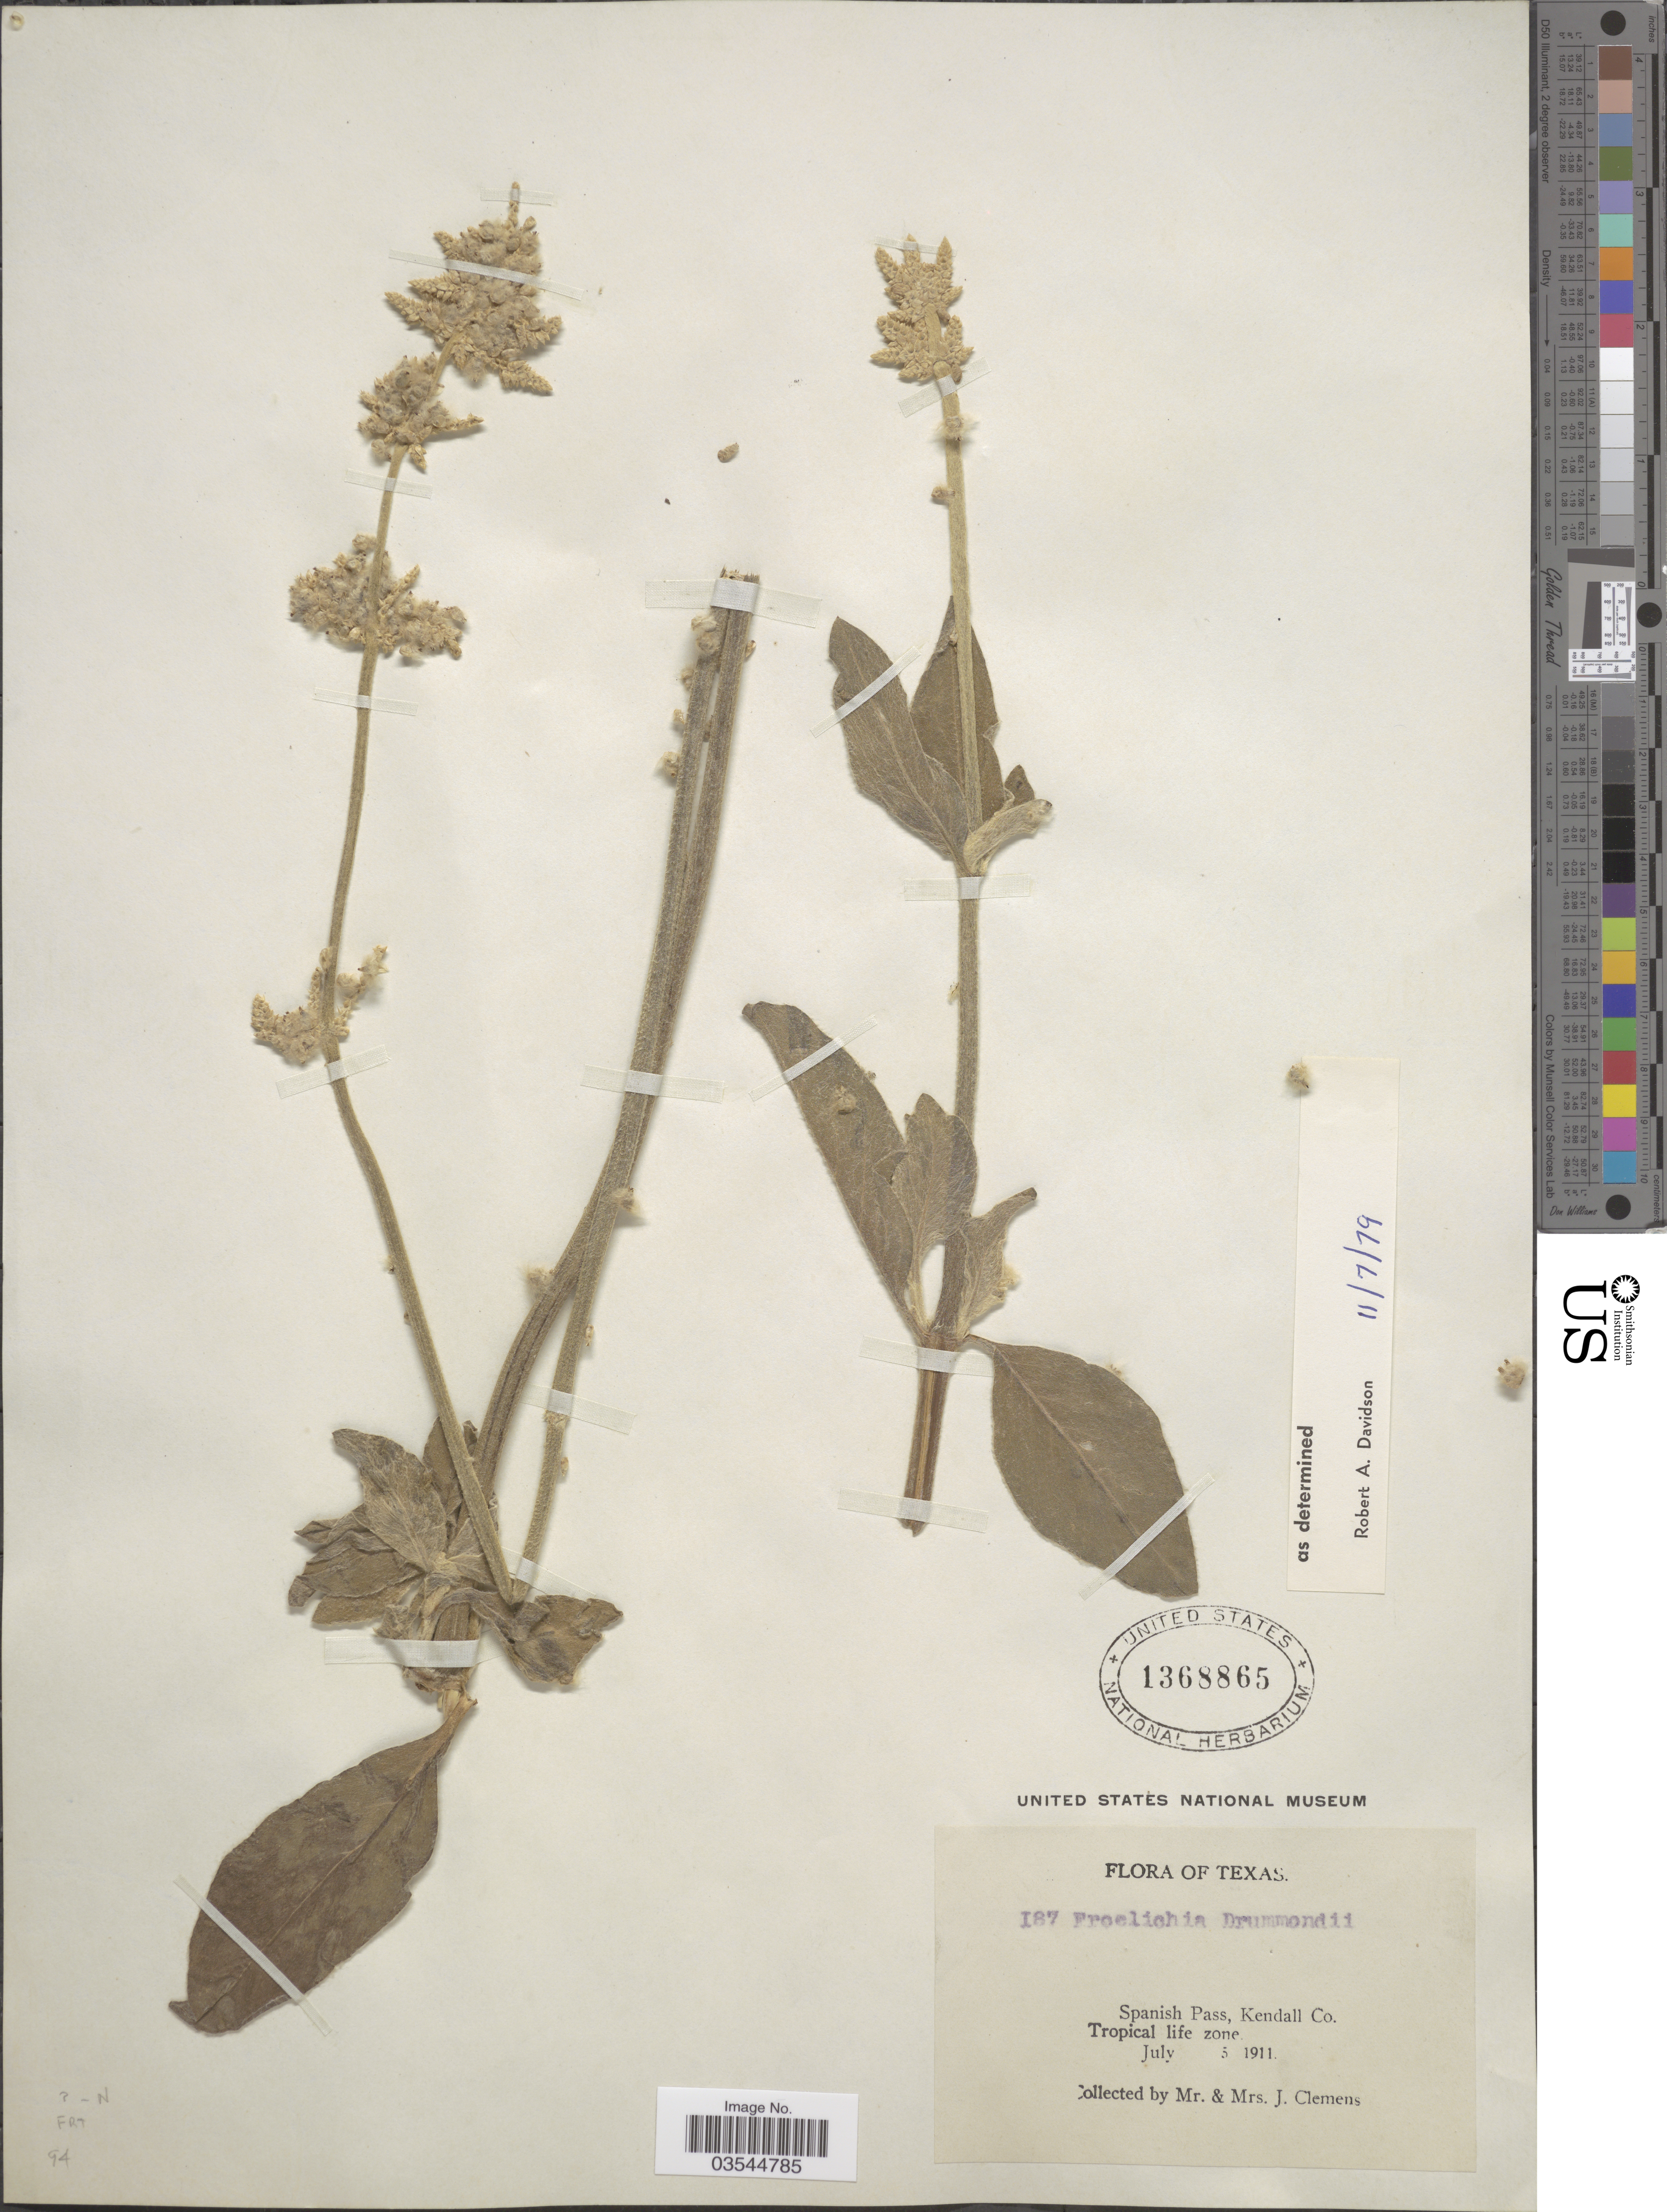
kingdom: Plantae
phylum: Tracheophyta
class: Magnoliopsida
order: Caryophyllales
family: Amaranthaceae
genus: Froelichia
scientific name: Froelichia drummondii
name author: Moq.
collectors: J. Clemens & J. Clemens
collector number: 187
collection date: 1911-07-05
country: United States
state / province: Texas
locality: Spanish Pass, Kendall Co. Tropical life zone.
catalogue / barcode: US 1368865